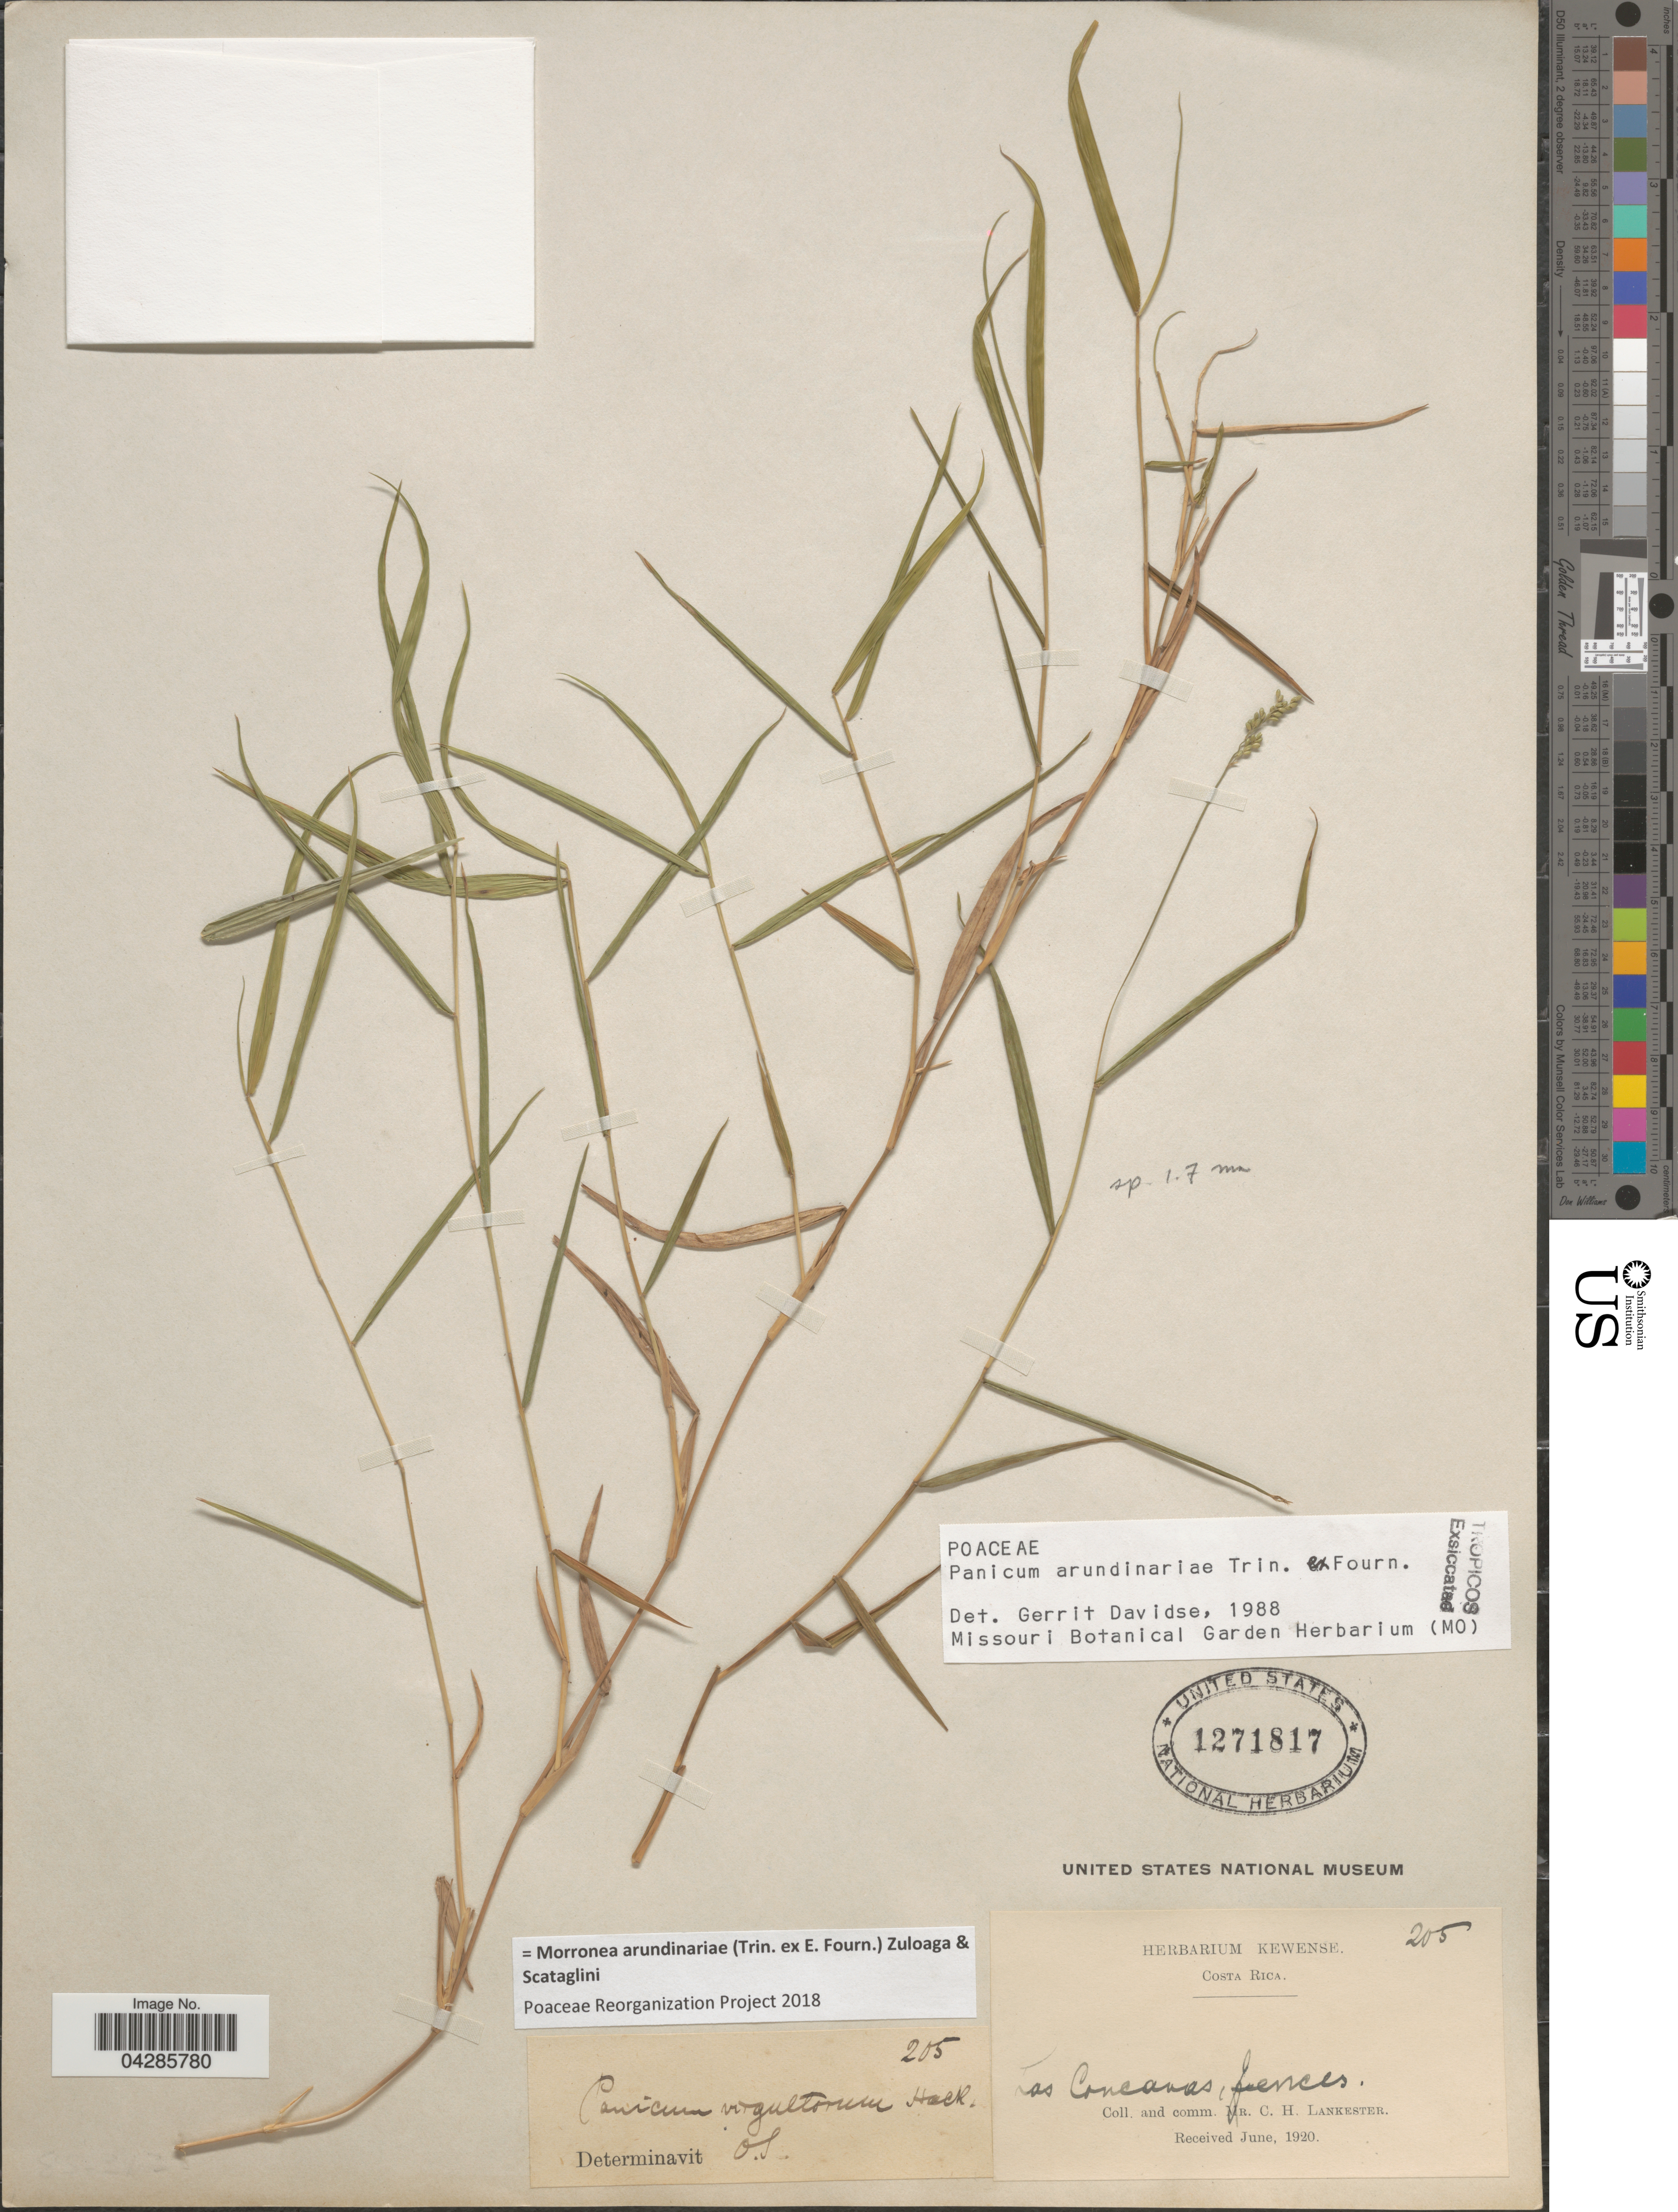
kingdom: Plantae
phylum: Tracheophyta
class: Liliopsida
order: Poales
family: Poaceae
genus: Morronea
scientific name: Morronea arundinariae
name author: (Trin. ex E. Fourn.) Zuloaga & Scataglini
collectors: C. H. Lankester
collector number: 205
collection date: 1920-06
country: Costa Rica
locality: Las Concavas, fences.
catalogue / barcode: US 1271817